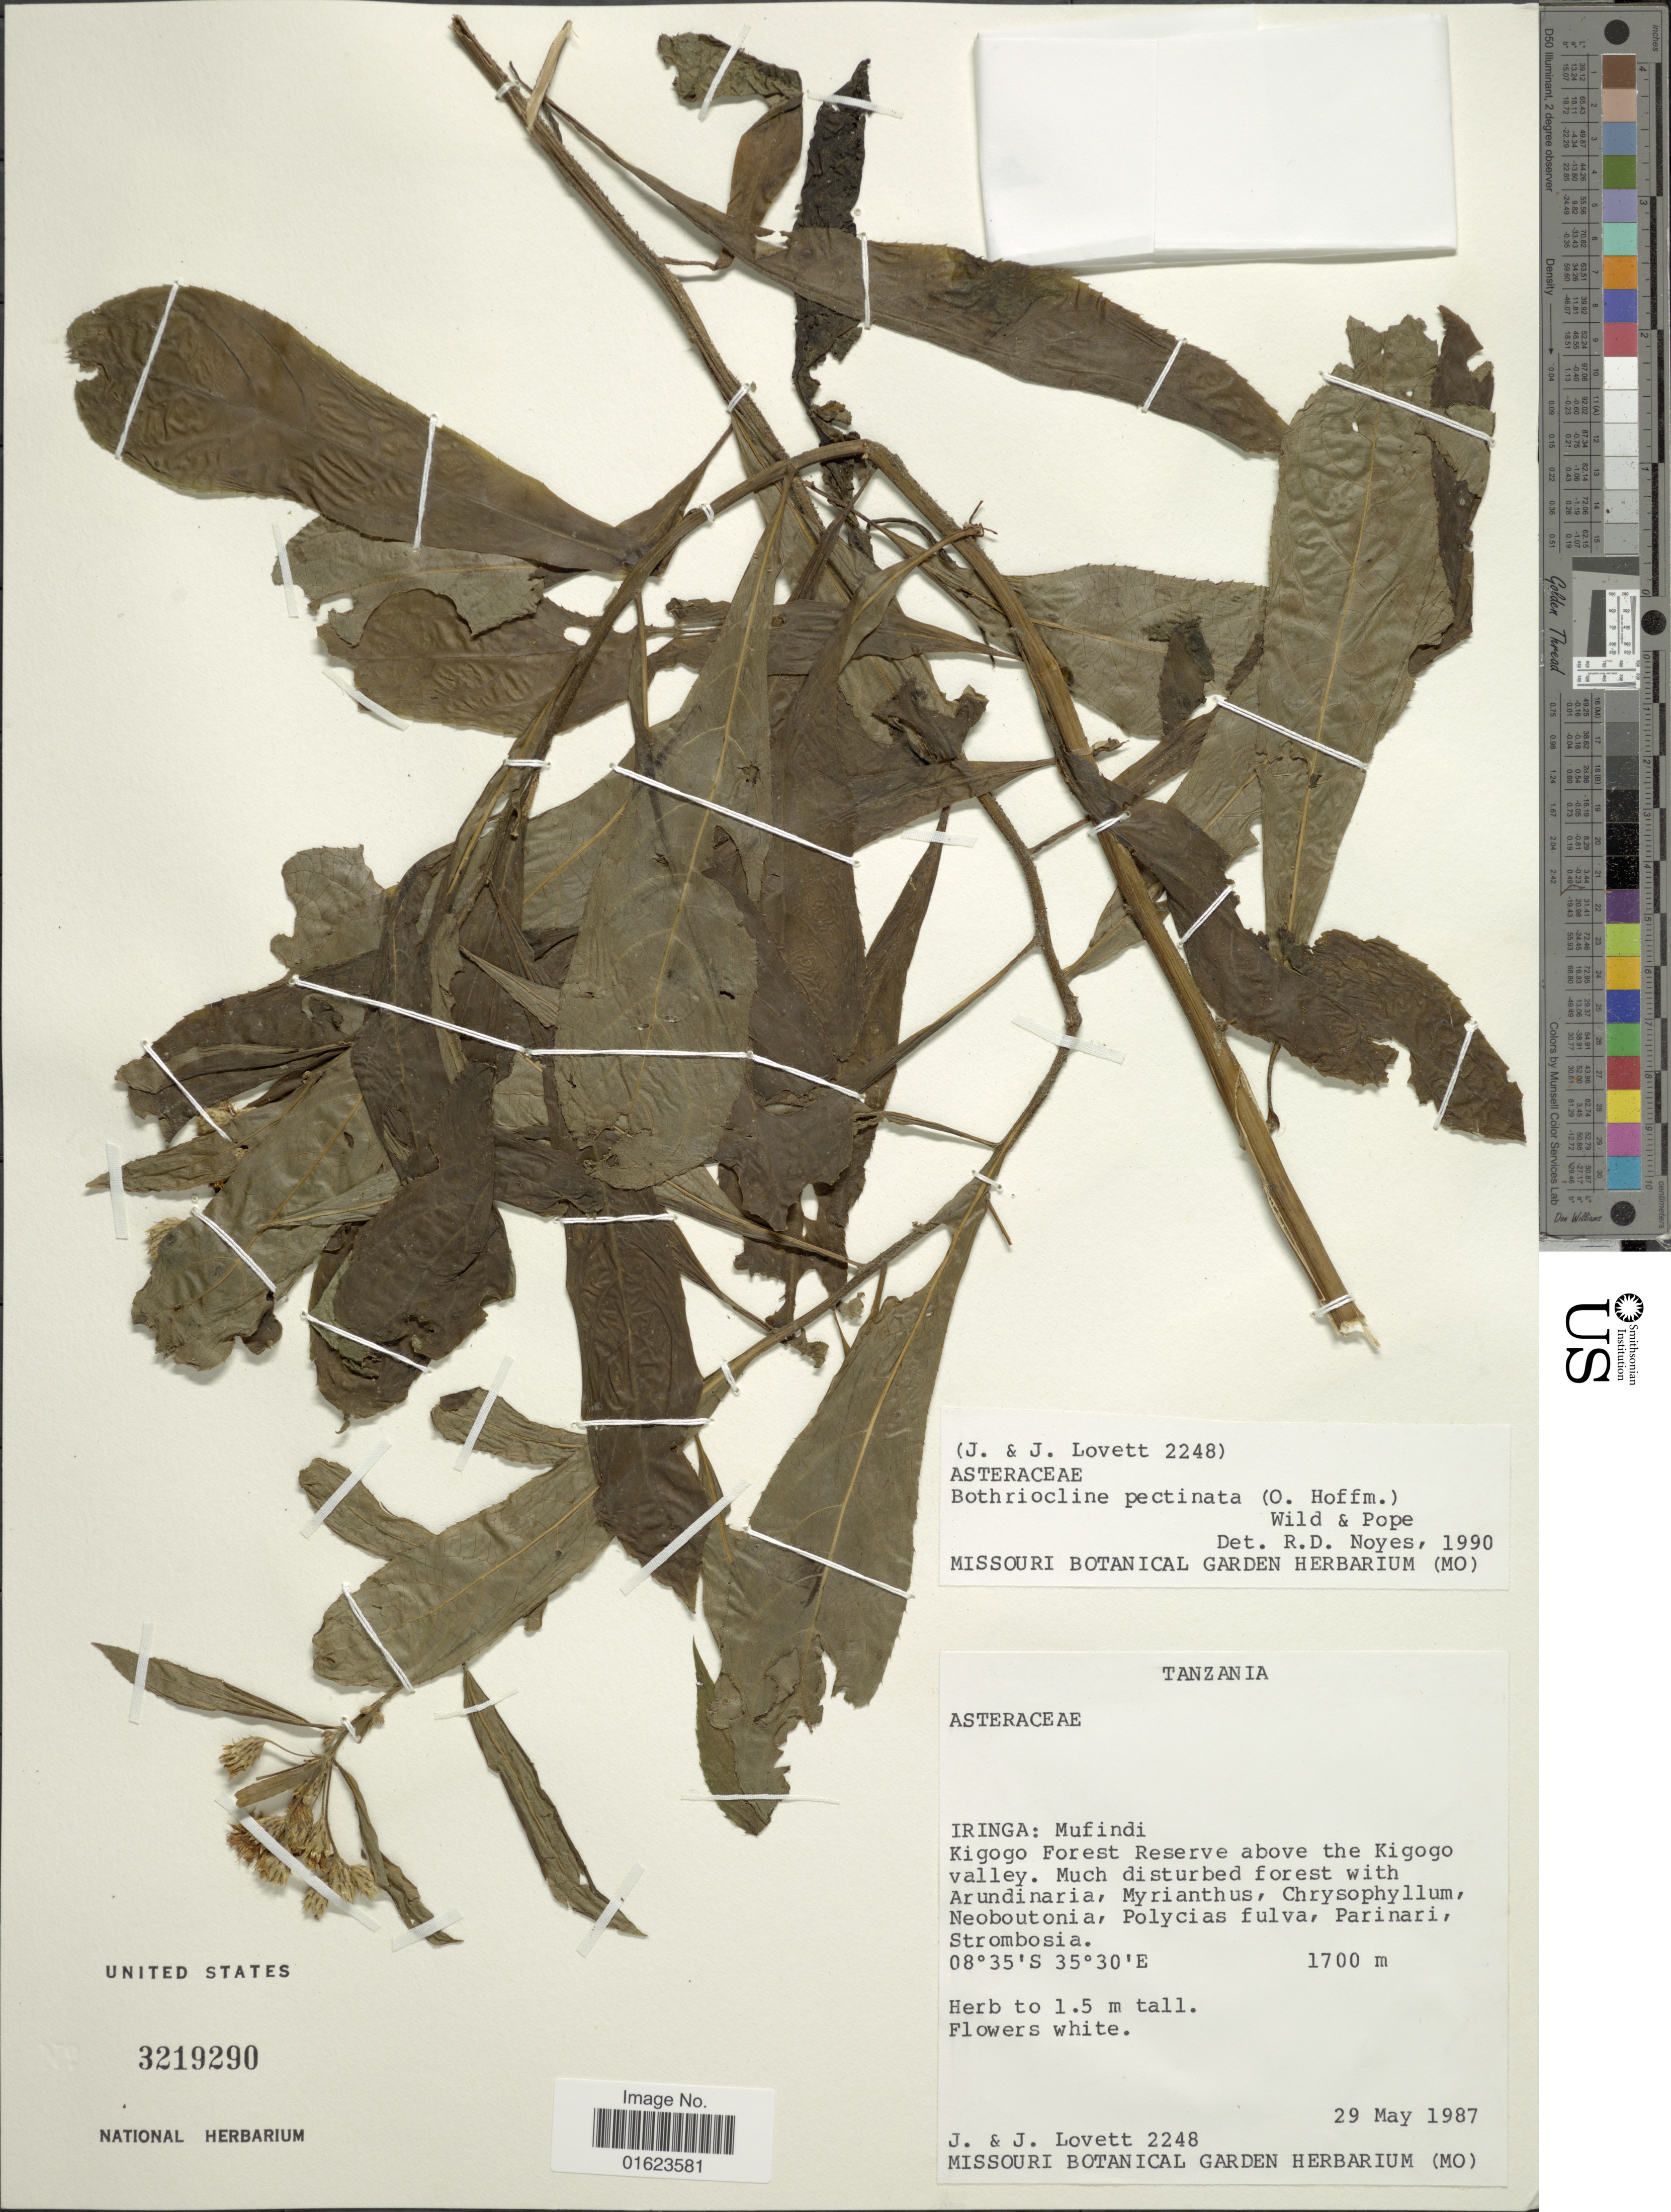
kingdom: Plantae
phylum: Tracheophyta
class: Magnoliopsida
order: Asterales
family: Asteraceae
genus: Bothriocline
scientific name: Bothriocline pectinata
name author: (O. Hoffm.) Wild & G.V. Pope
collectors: J. Lovett & J. Lovett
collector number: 2248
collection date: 1987-05-29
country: Tanzania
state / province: Iringa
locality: Tanzania: Iringa: Mufundi, Kigogo Forest Reserve above the Kigogo valley.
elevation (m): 1700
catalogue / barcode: US 3219290